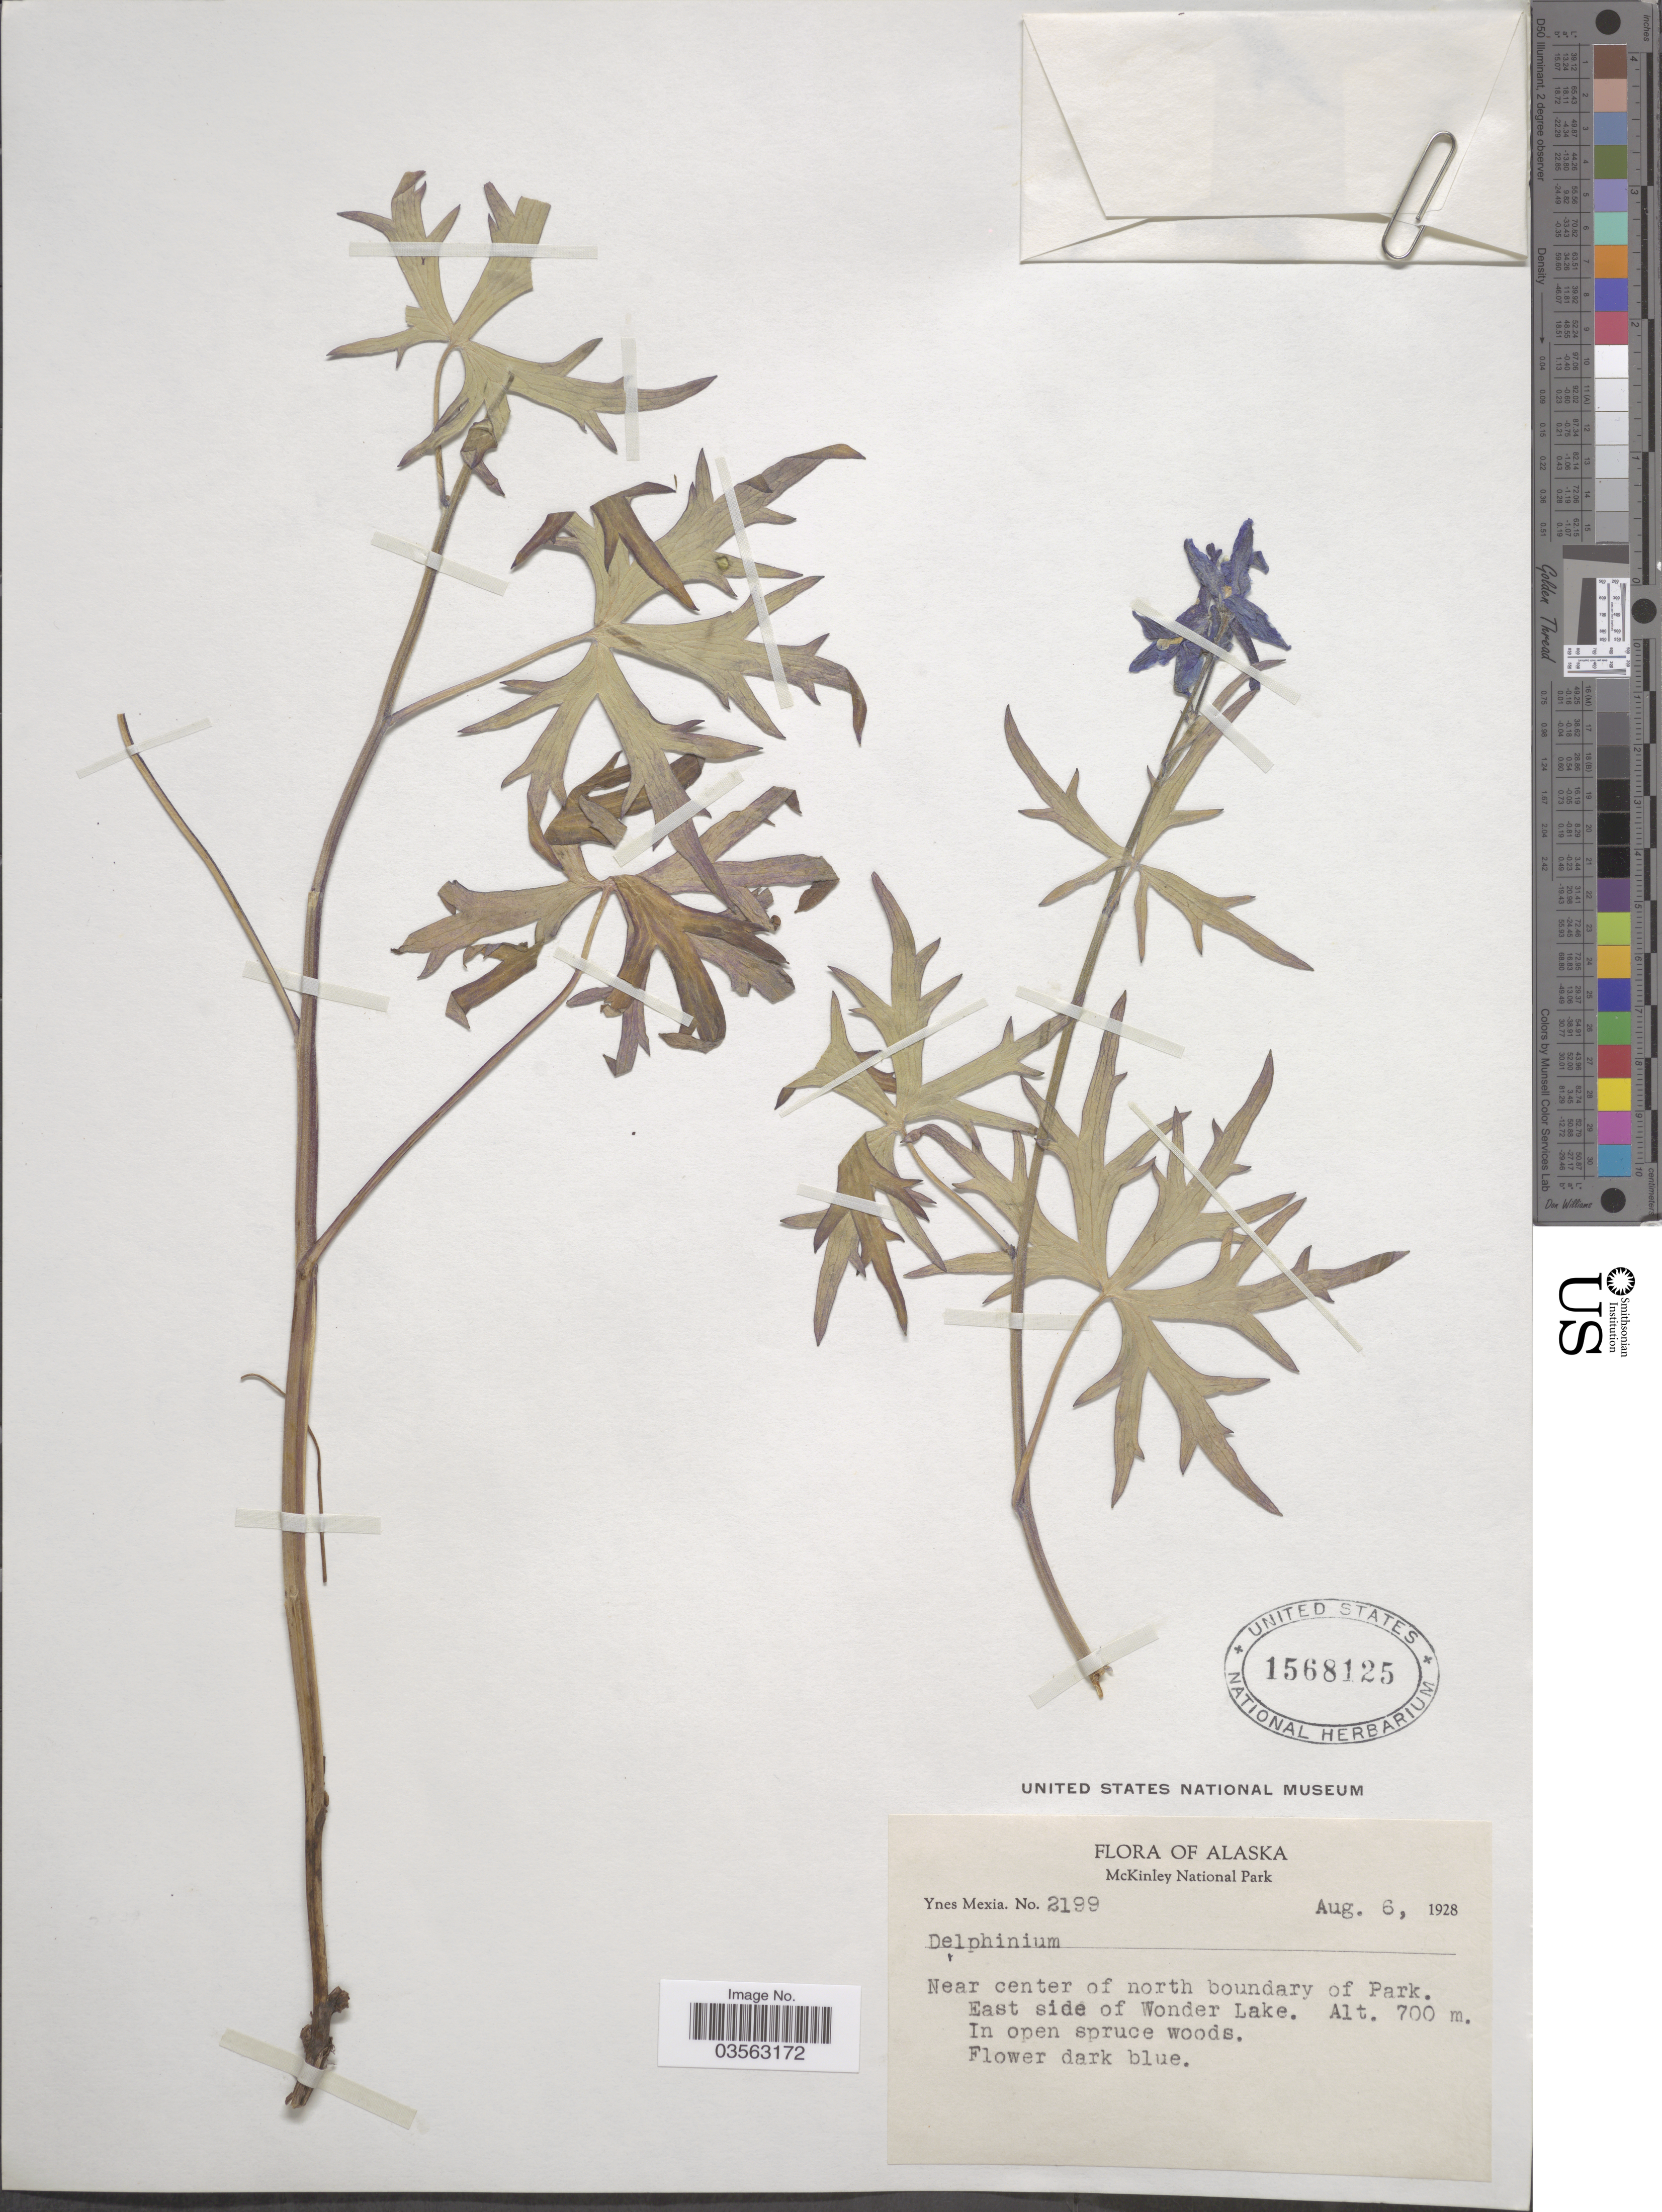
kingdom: Plantae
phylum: Tracheophyta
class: Magnoliopsida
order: Ranunculales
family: Ranunculaceae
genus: Delphinium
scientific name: Delphinium glaucum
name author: S. Watson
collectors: Y. Mexia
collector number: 2199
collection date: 1928-08-06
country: United States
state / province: Alaska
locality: McKinley National Park. Near center of north boundary of Park. East side of Wonder Lake.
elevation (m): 700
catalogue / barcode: US 1568125